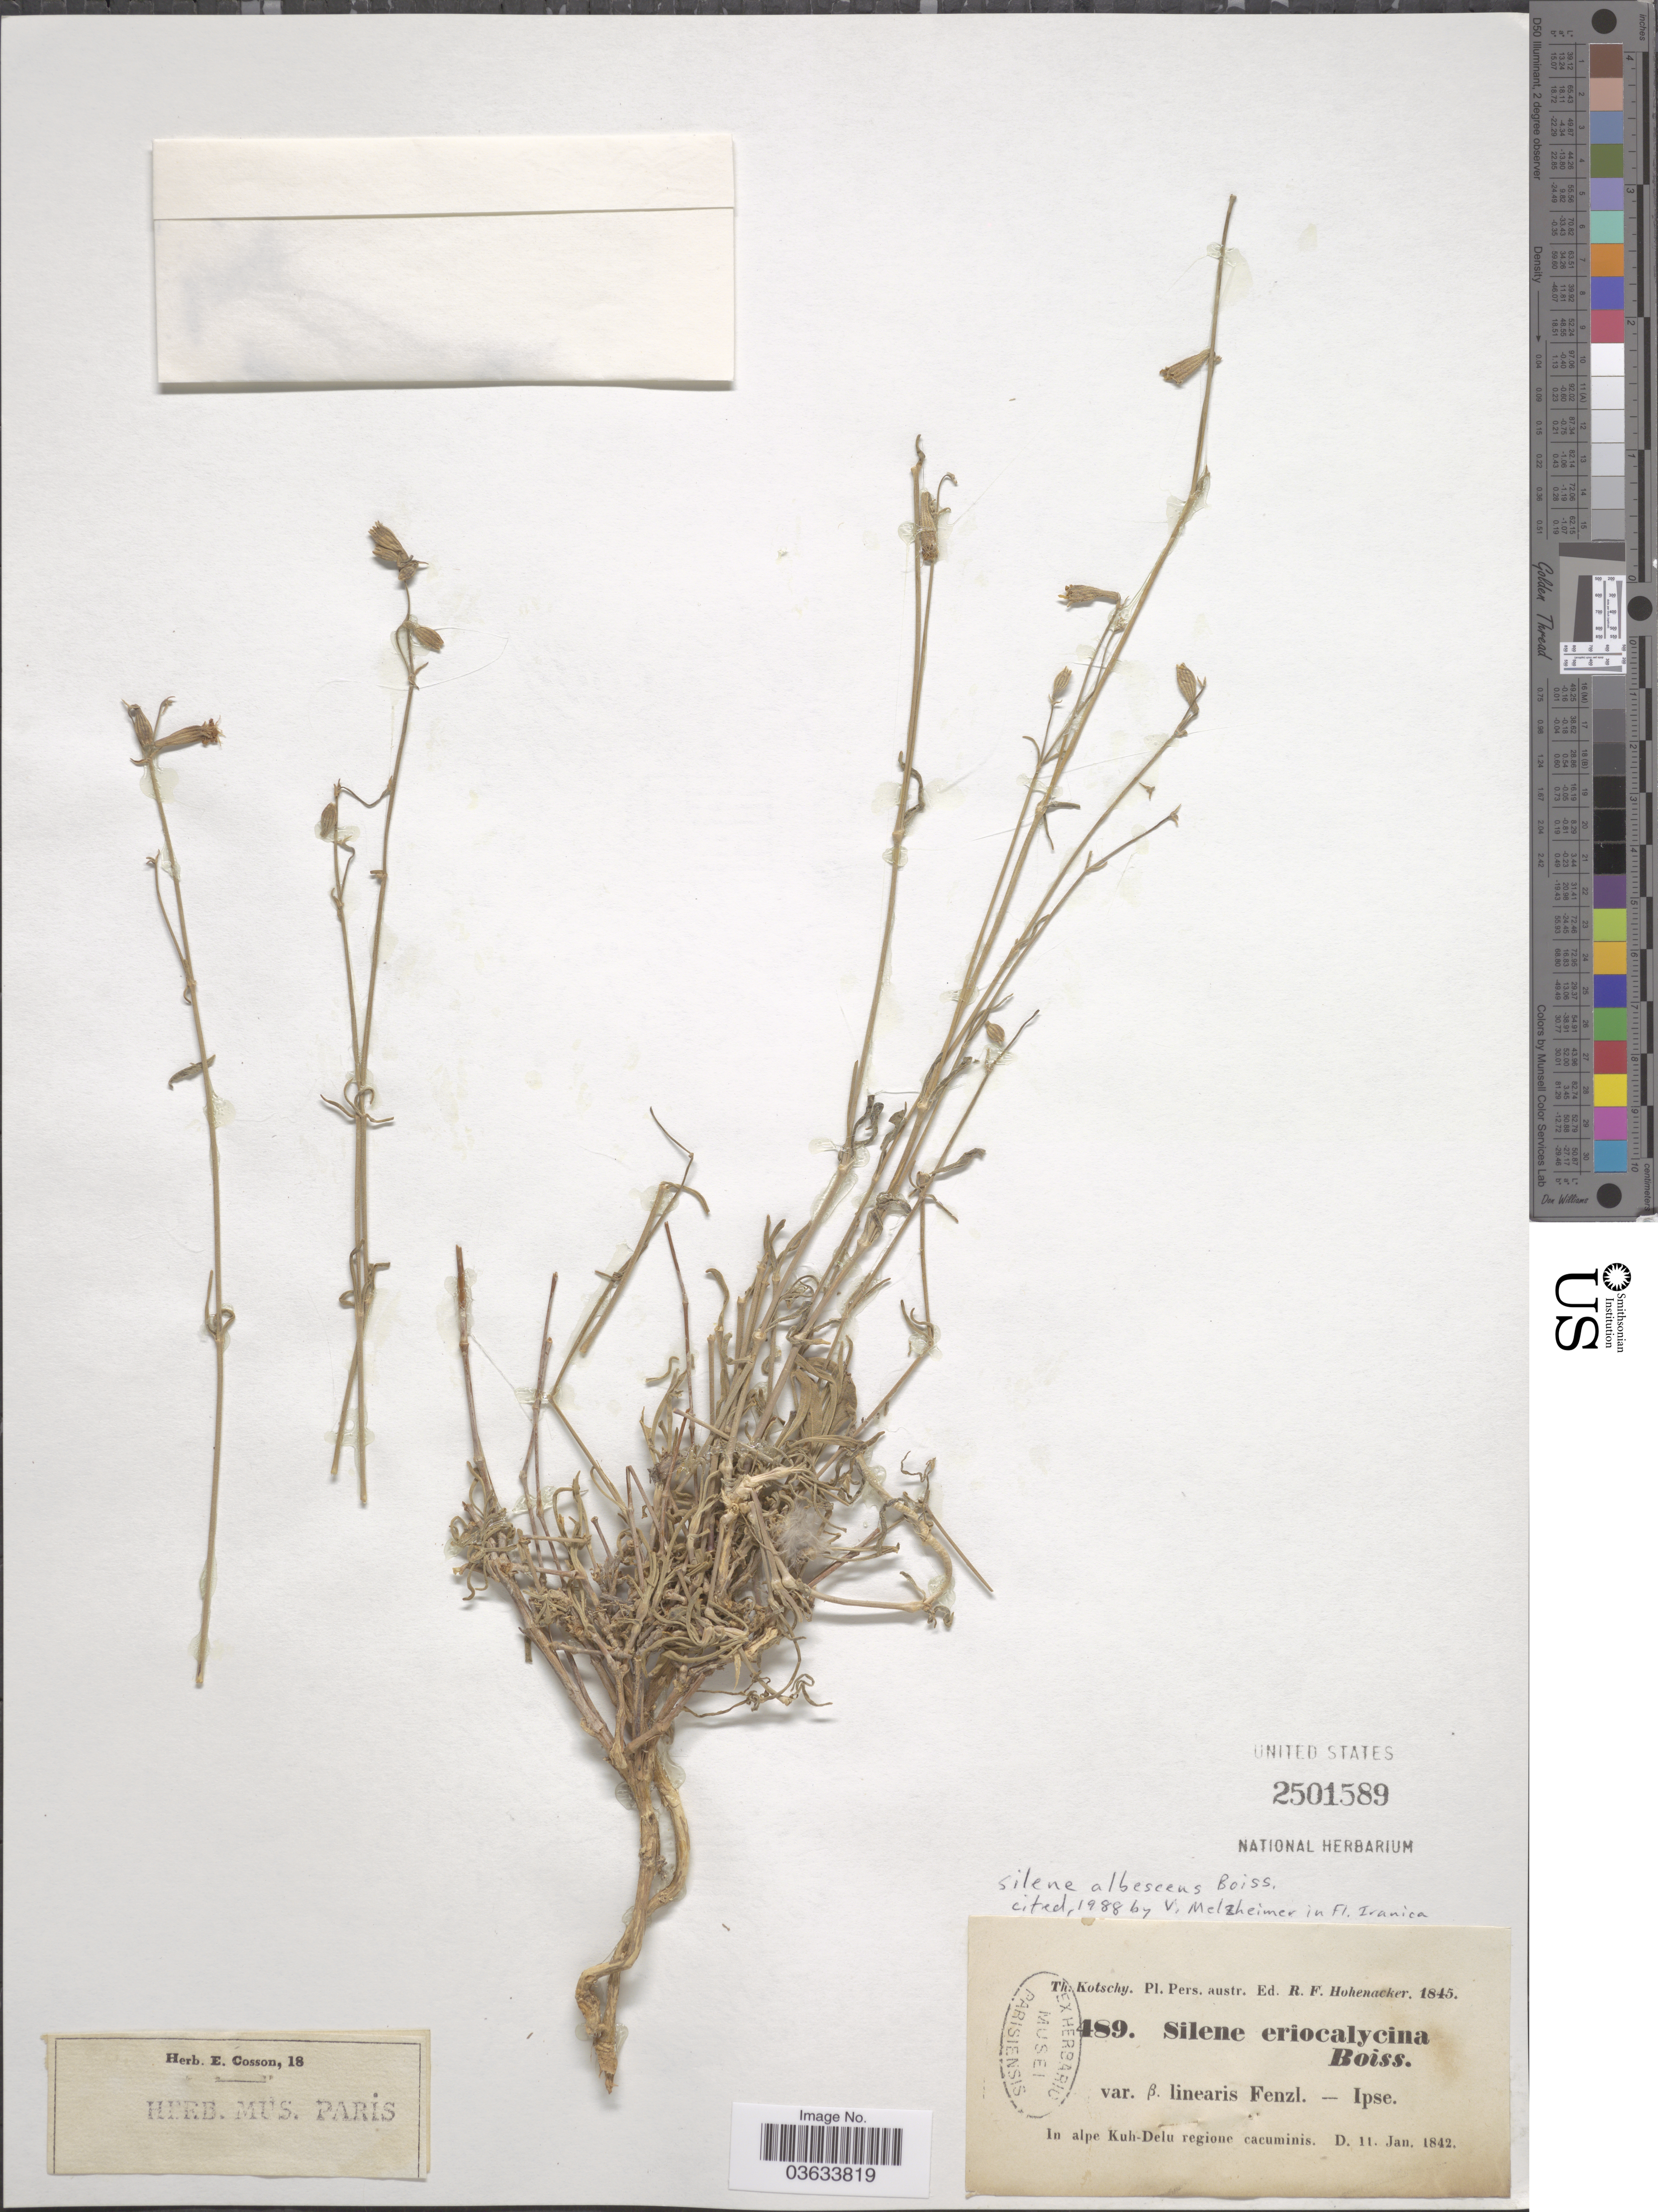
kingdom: Plantae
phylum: Tracheophyta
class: Magnoliopsida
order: Caryophyllales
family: Caryophyllaceae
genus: Silene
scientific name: Silene albescens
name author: Boiss.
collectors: K. G. Kotschy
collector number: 489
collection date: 1842-01-11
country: Iran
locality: Pers. austr. In alpe Kuh-Delu regione cacuminis.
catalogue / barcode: US 2501589